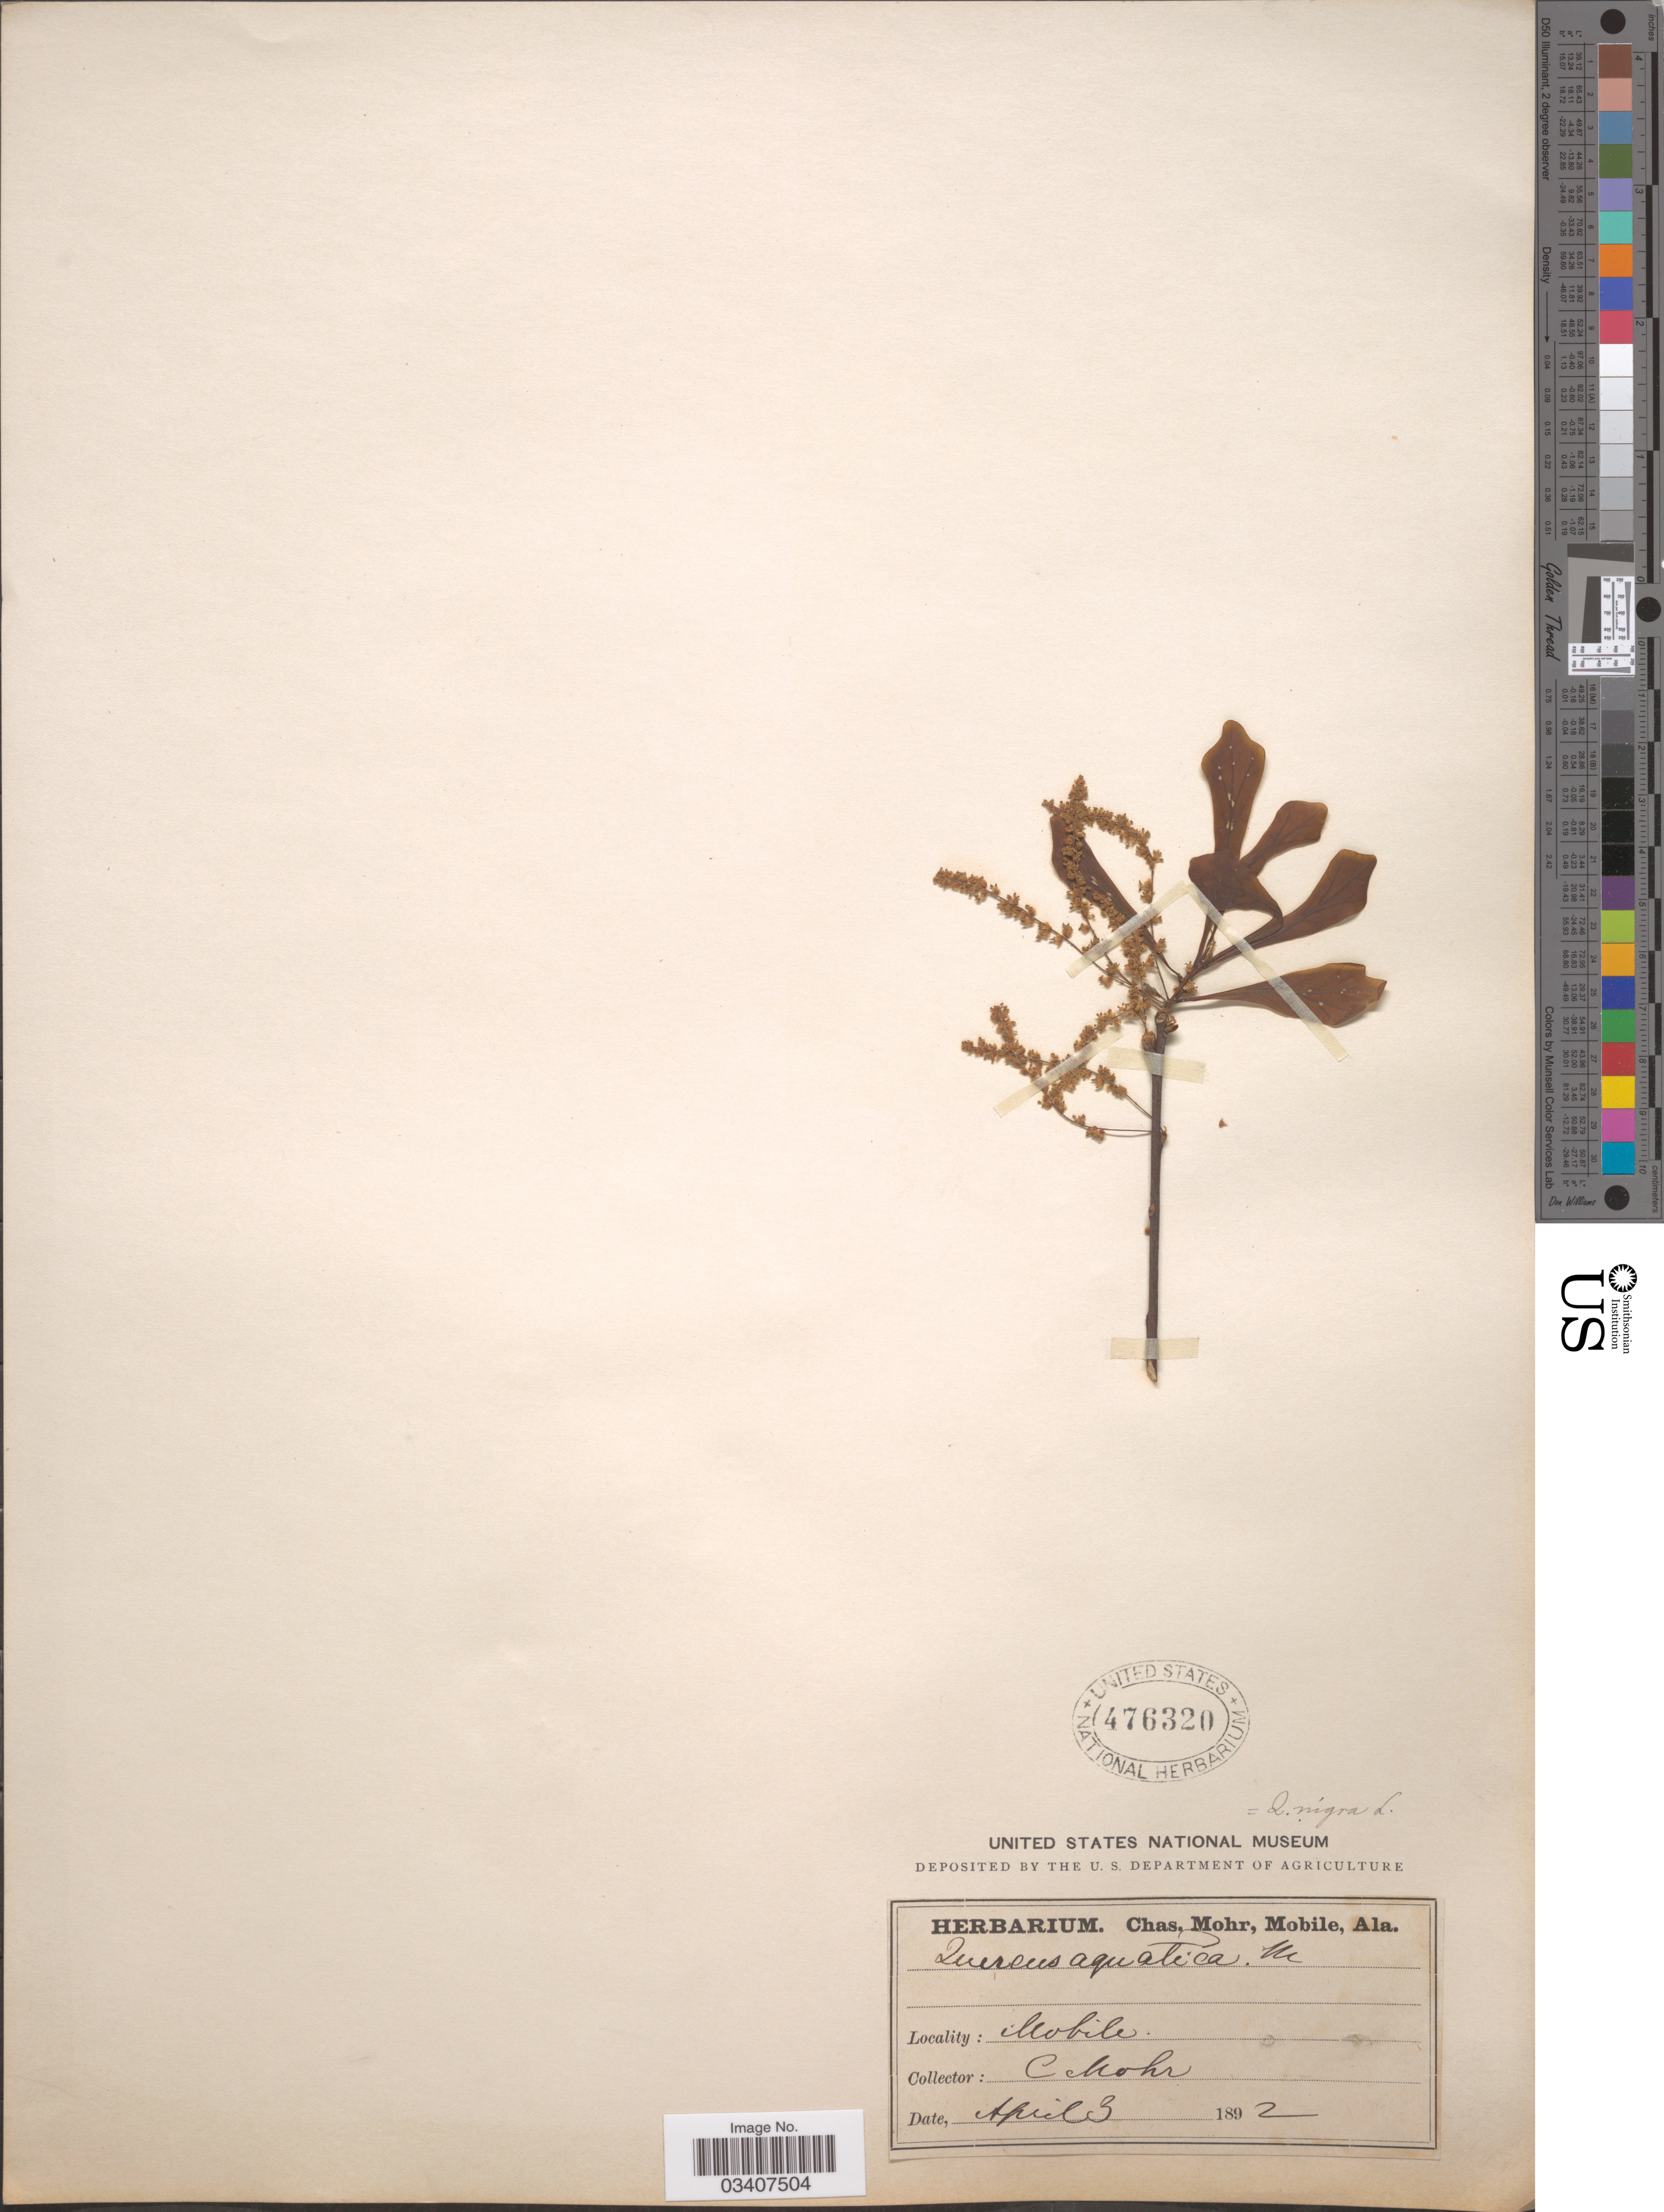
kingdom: Plantae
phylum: Tracheophyta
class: Magnoliopsida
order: Fagales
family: Fagaceae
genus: Quercus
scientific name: Quercus nigra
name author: L.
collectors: Mohr, C. T. (herbarium)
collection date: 1892-04-03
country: United States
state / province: Alabama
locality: Mobile.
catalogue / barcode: US 476320